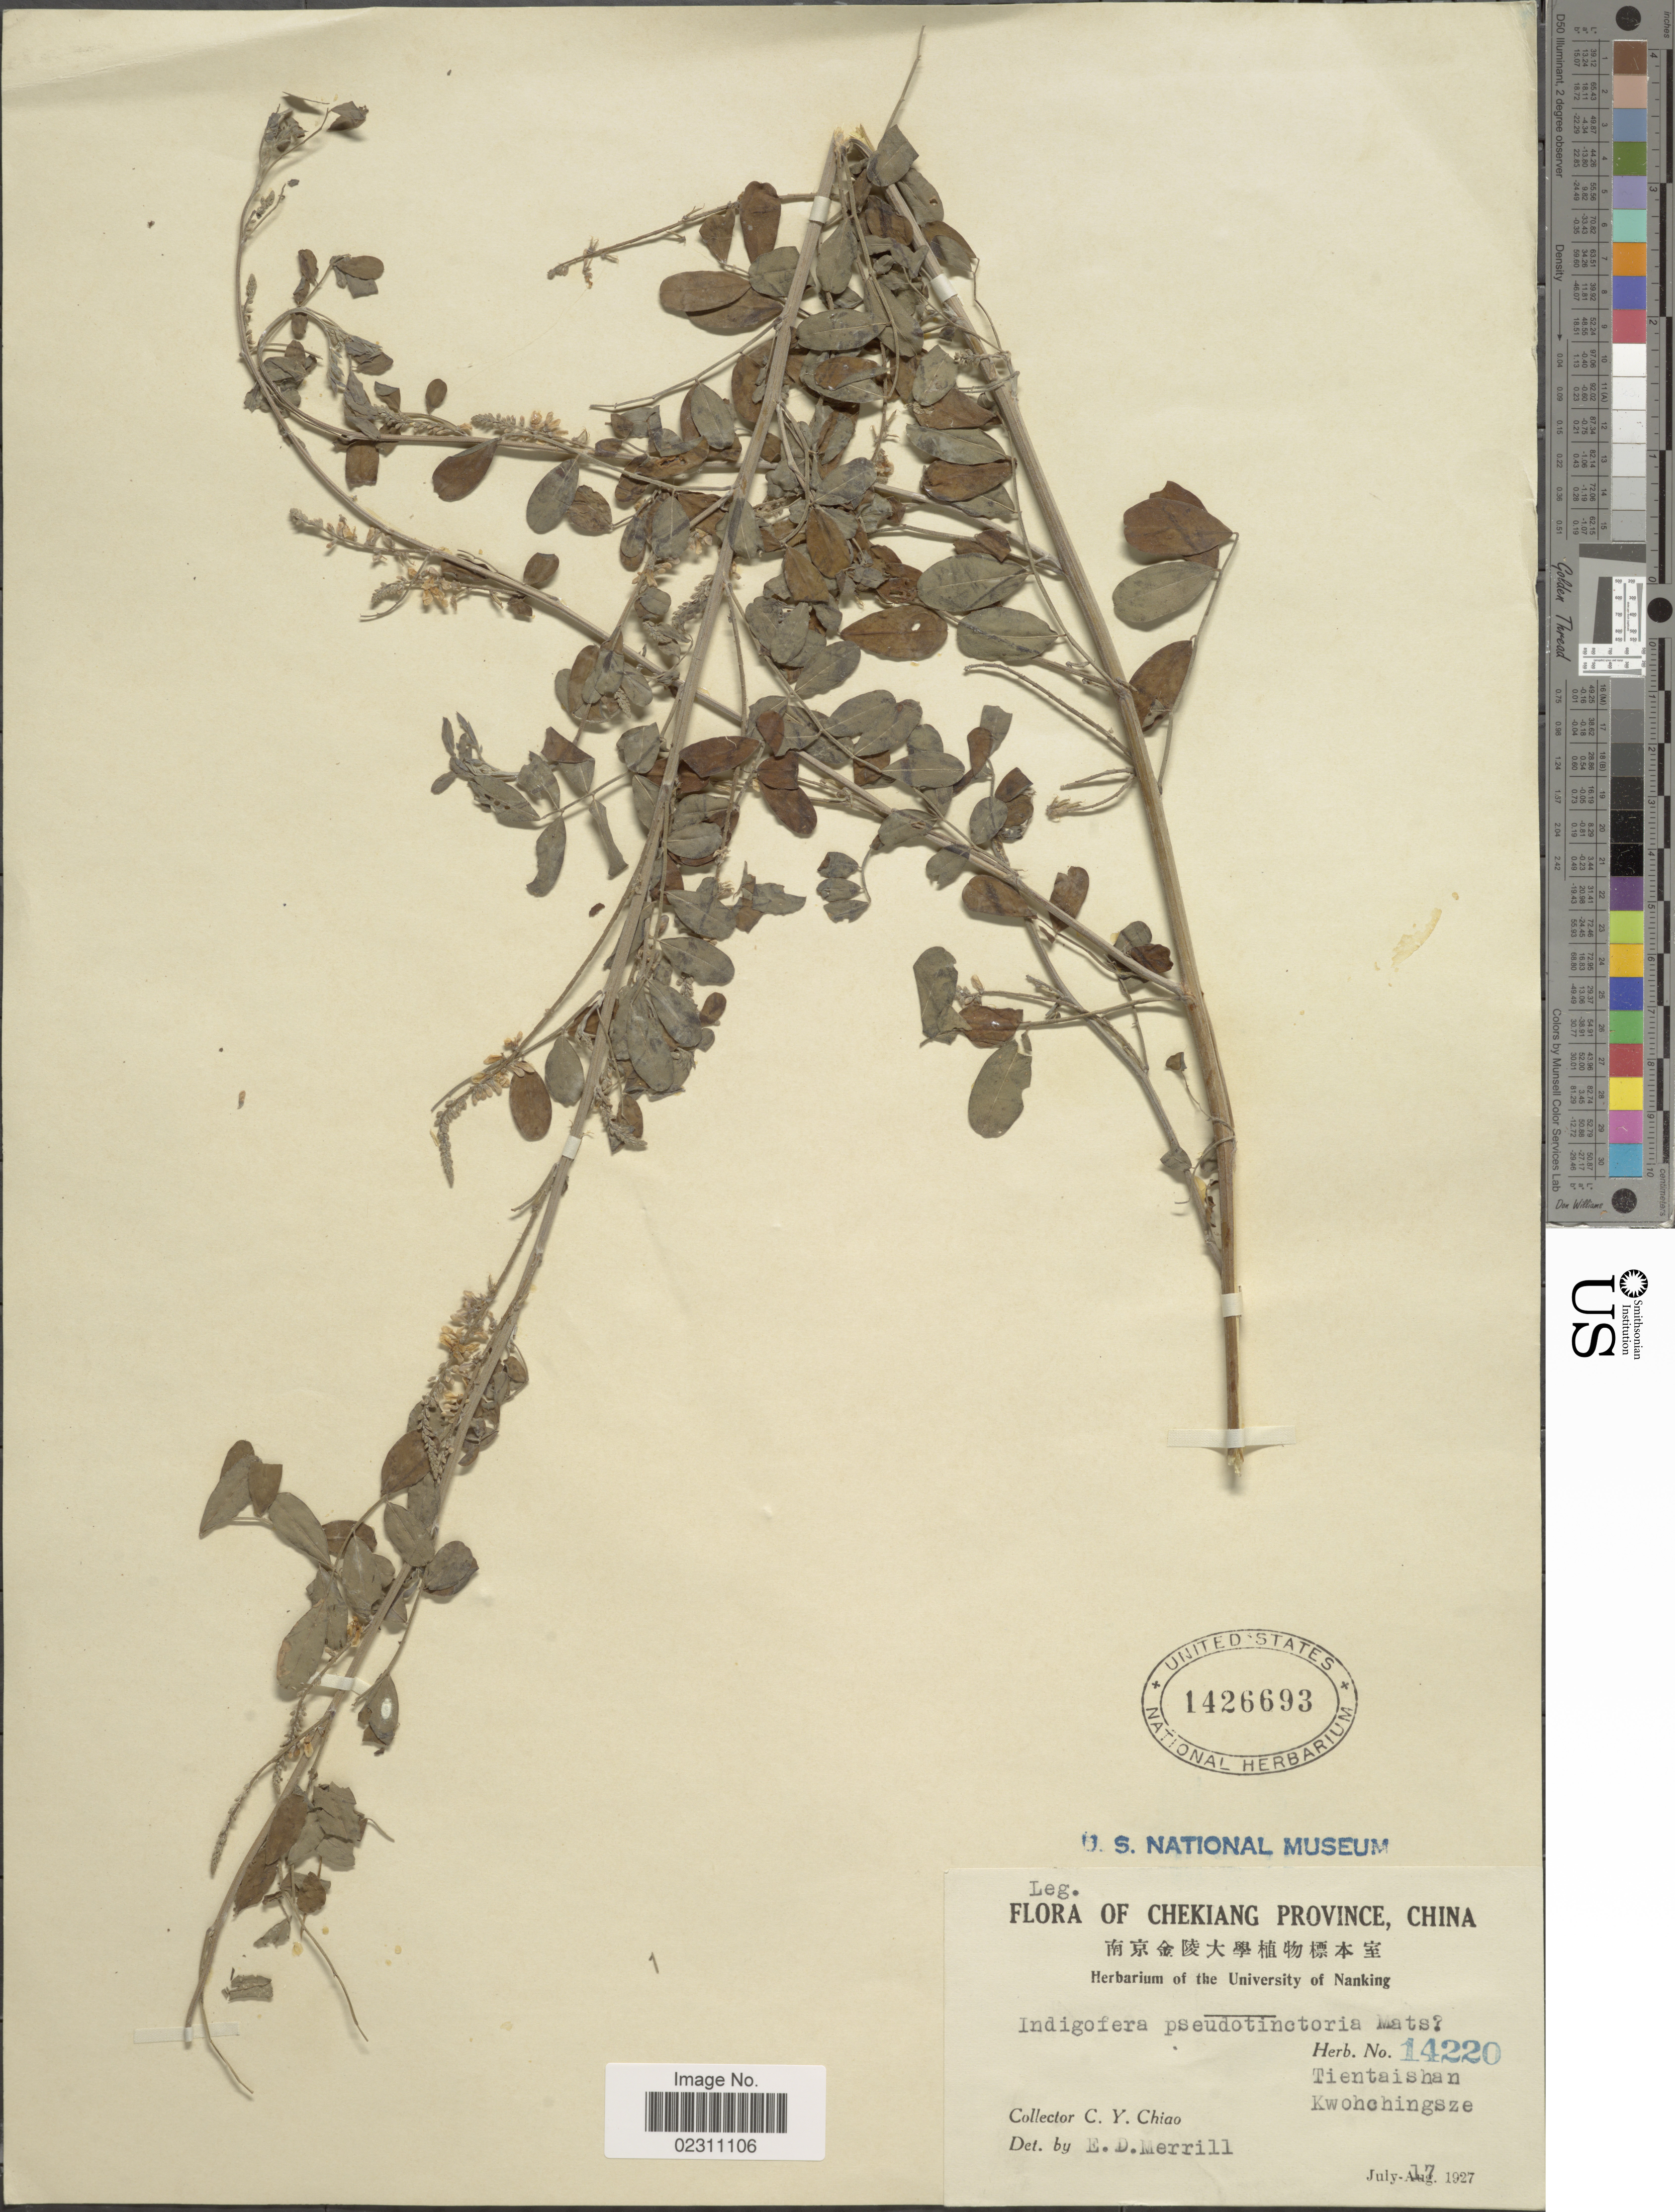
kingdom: Plantae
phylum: Tracheophyta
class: Magnoliopsida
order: Fabales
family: Fabaceae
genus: Indigofera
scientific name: Indigofera pseudotinctoria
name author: Matsum.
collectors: C. Y. Chiao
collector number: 14220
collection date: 1927-07-17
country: China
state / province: Zhejiang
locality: Chekiang Province, Tientaishan, Kwohchingsze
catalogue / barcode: US 1426693